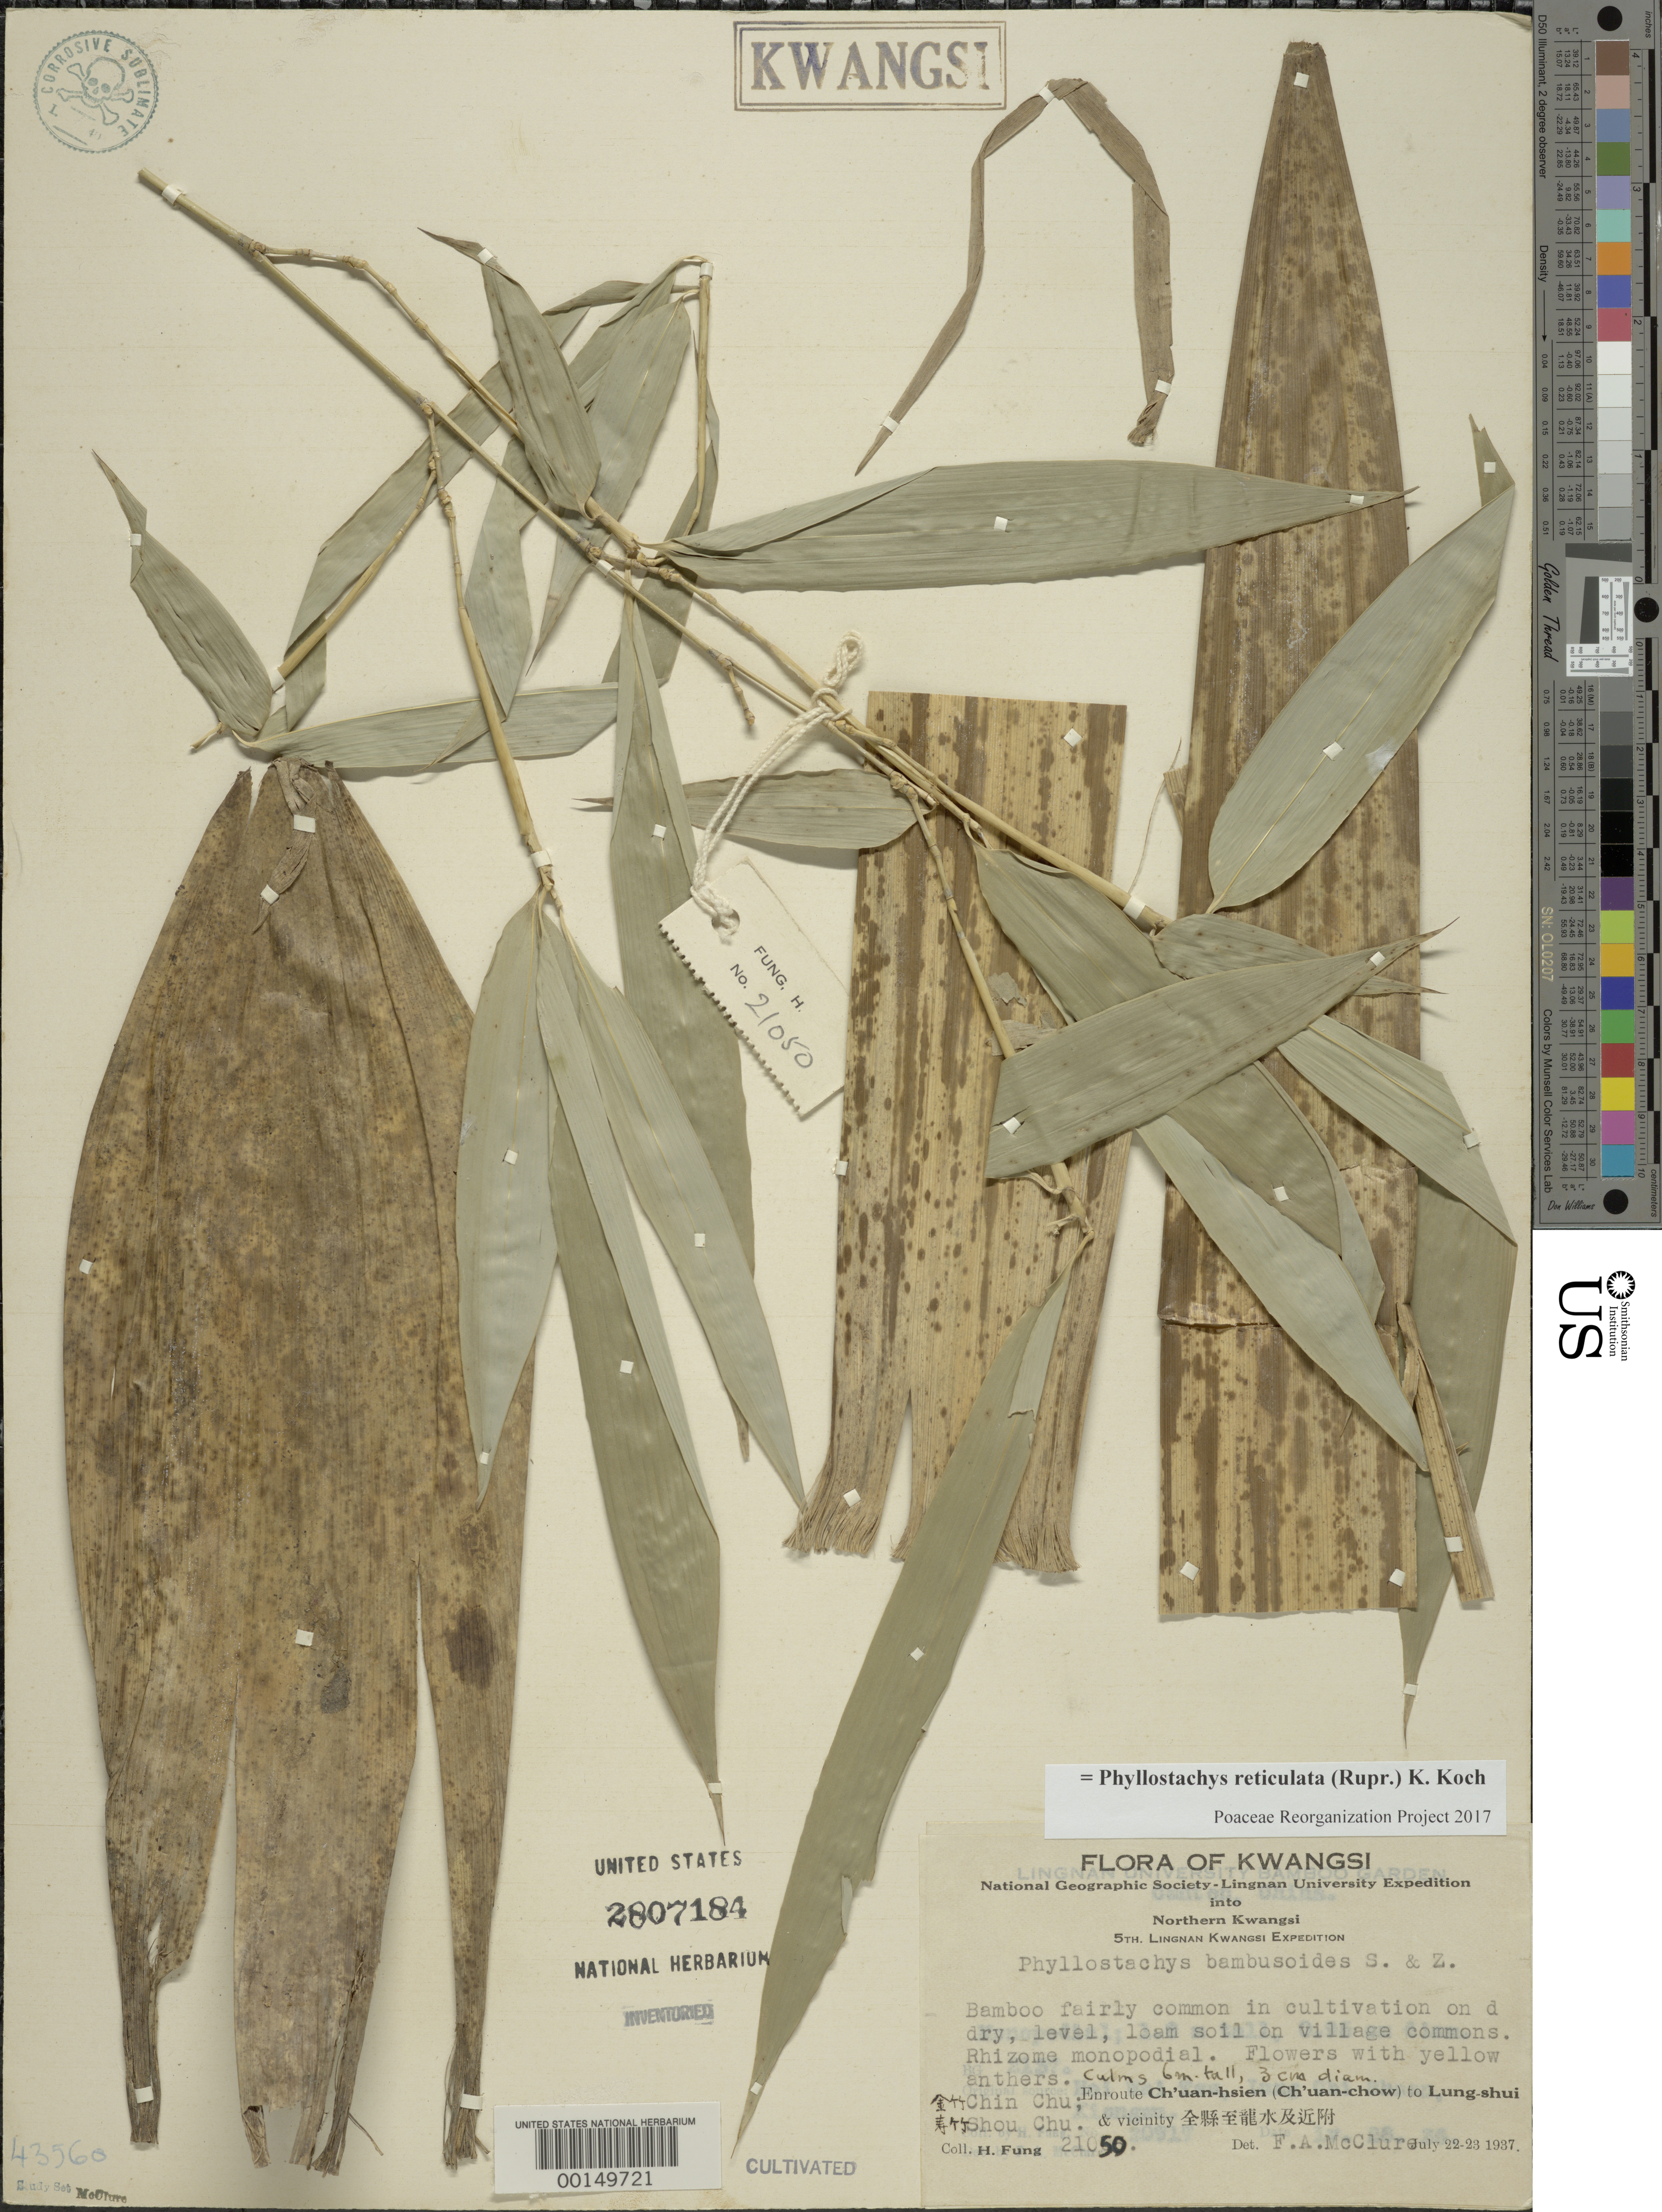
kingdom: Plantae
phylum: Tracheophyta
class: Liliopsida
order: Poales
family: Poaceae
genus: Phyllostachys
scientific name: Phyllostachys reticulata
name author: (Rupr.) K. Koch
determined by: Poaceae Reorganization Project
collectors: H. L. Fung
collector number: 21050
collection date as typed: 22 Jul 1937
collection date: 1937-07-22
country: China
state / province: Guangxi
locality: Ch'uan-hsien/lung-shui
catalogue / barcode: US 2807184